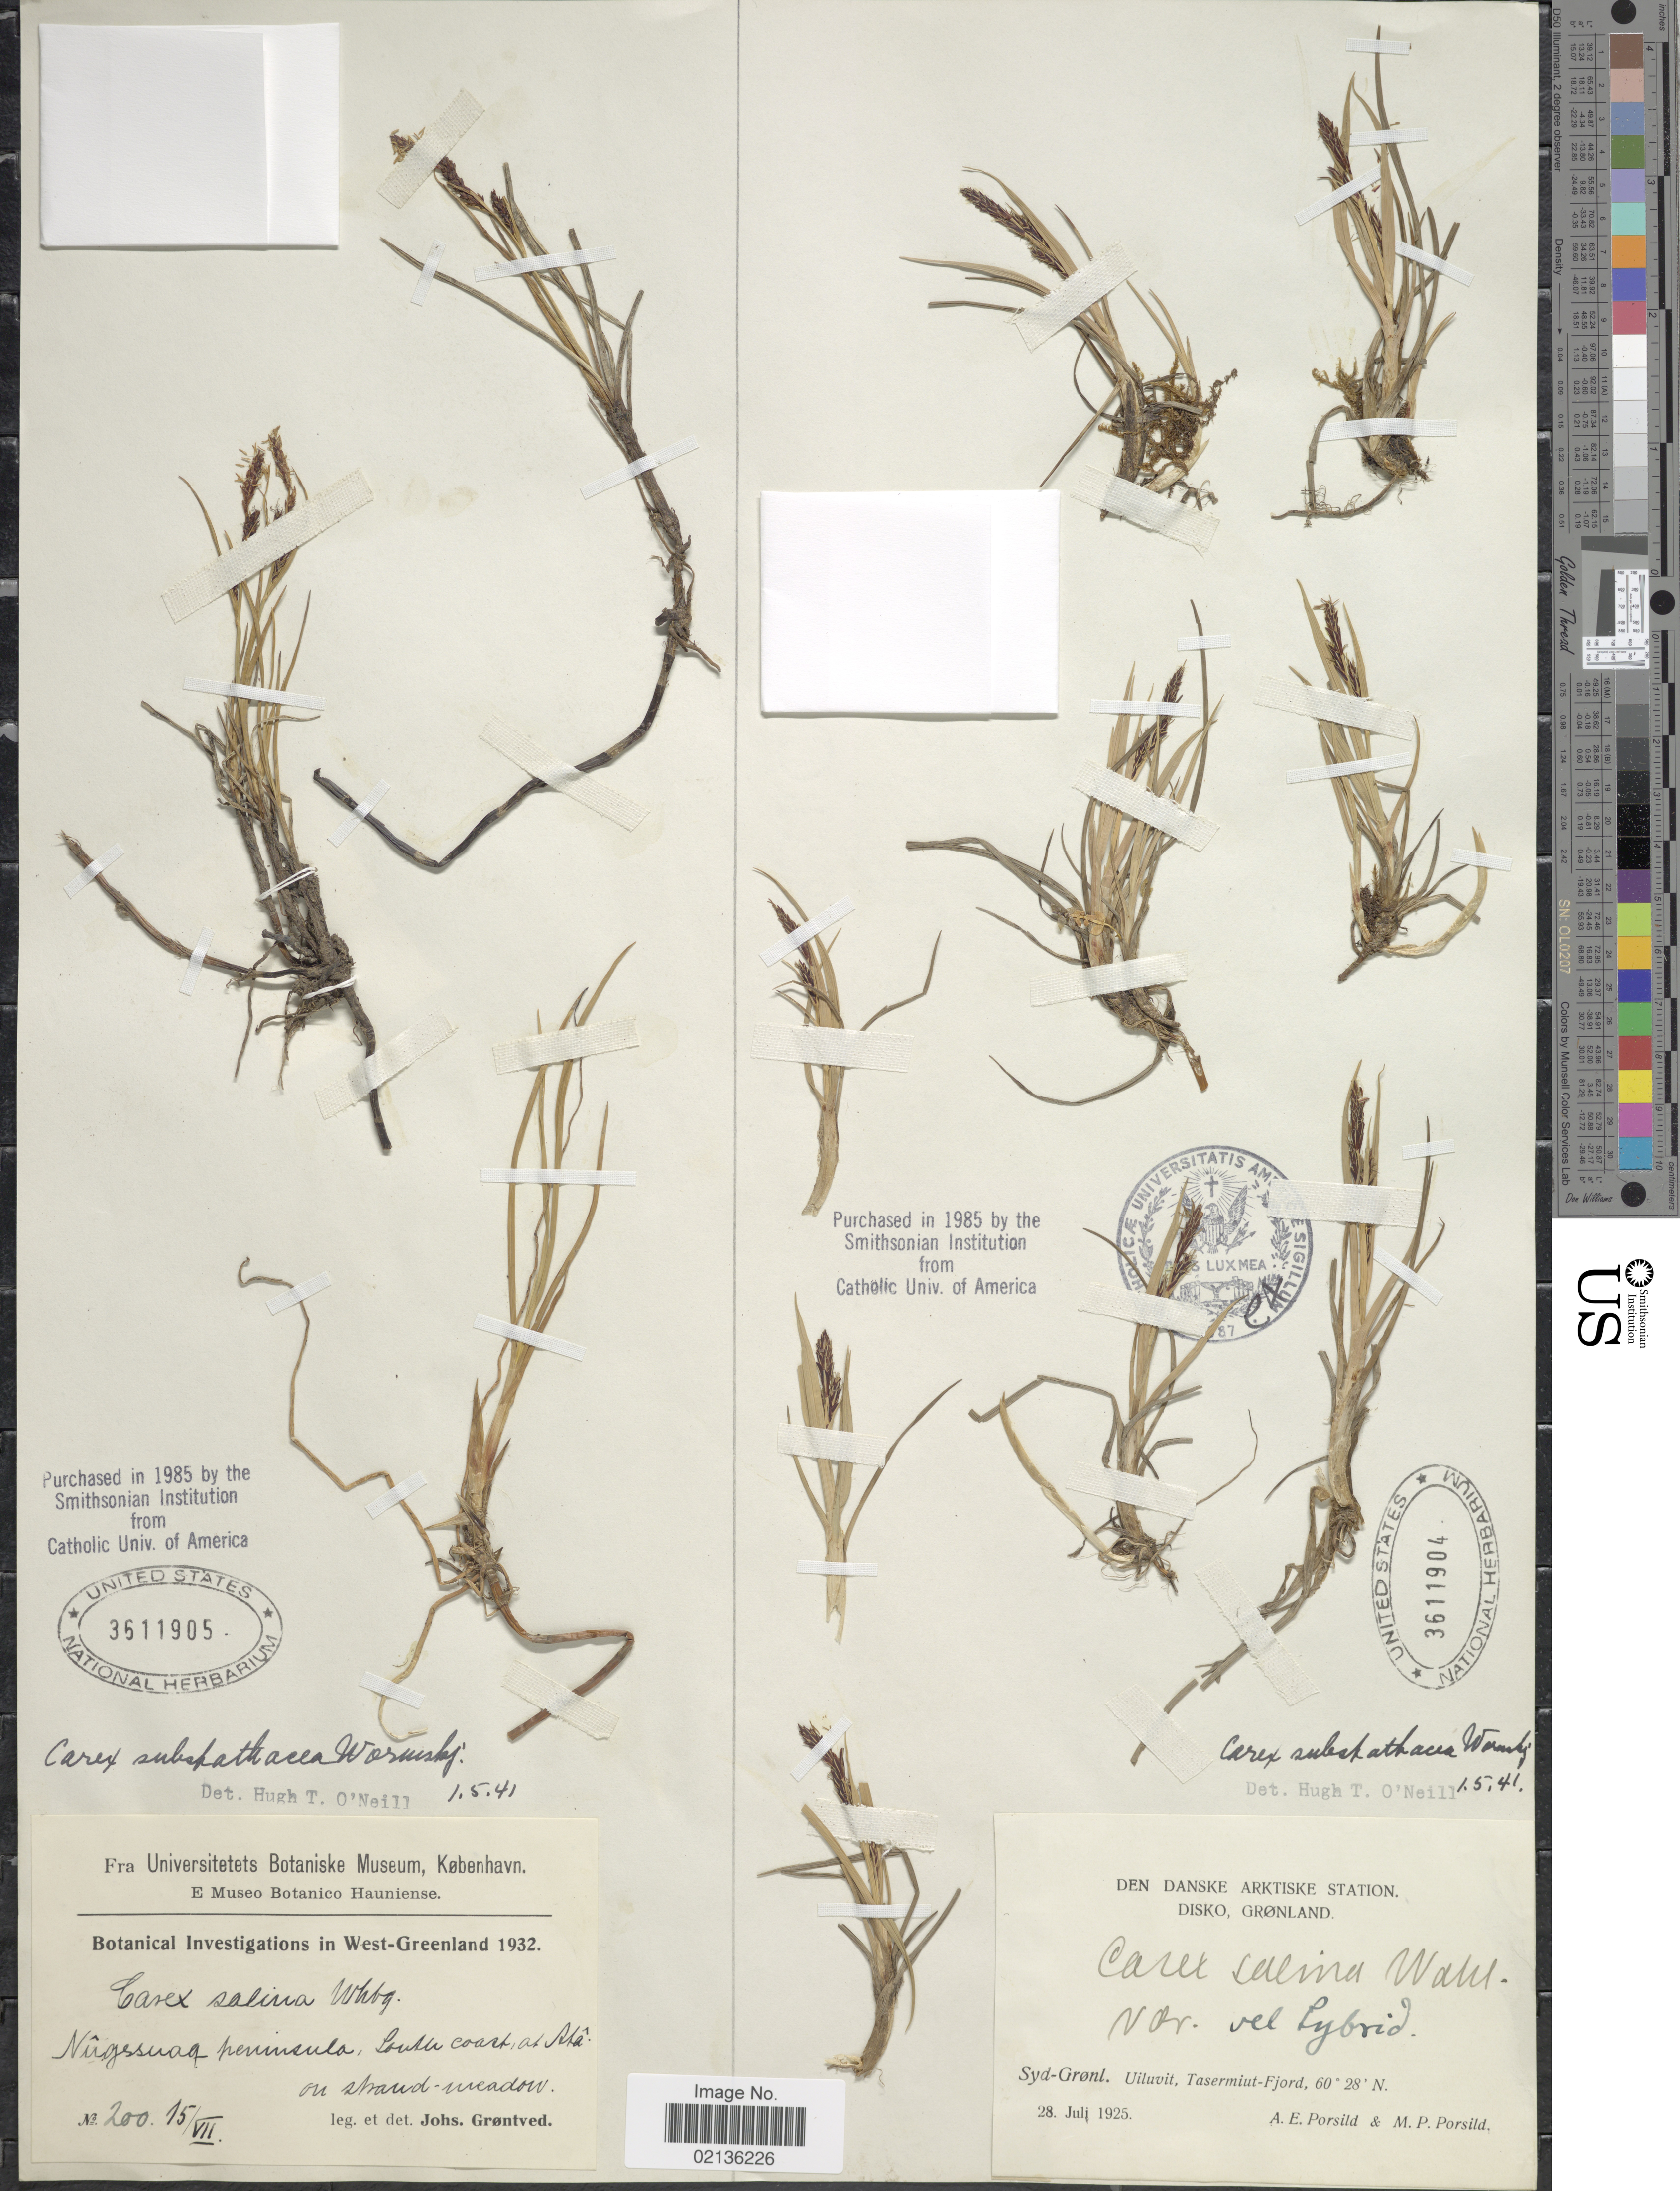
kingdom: Plantae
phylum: Tracheophyta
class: Liliopsida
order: Poales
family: Cyperaceae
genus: Carex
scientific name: Carex subspathacea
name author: Wormsk. ex Hornem.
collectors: J. Grøntved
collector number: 200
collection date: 1932-07-15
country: Greenland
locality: West-Greenland, Nugssuaq peninsula, south coast, at Ata on strand meadow.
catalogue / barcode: US 3611905